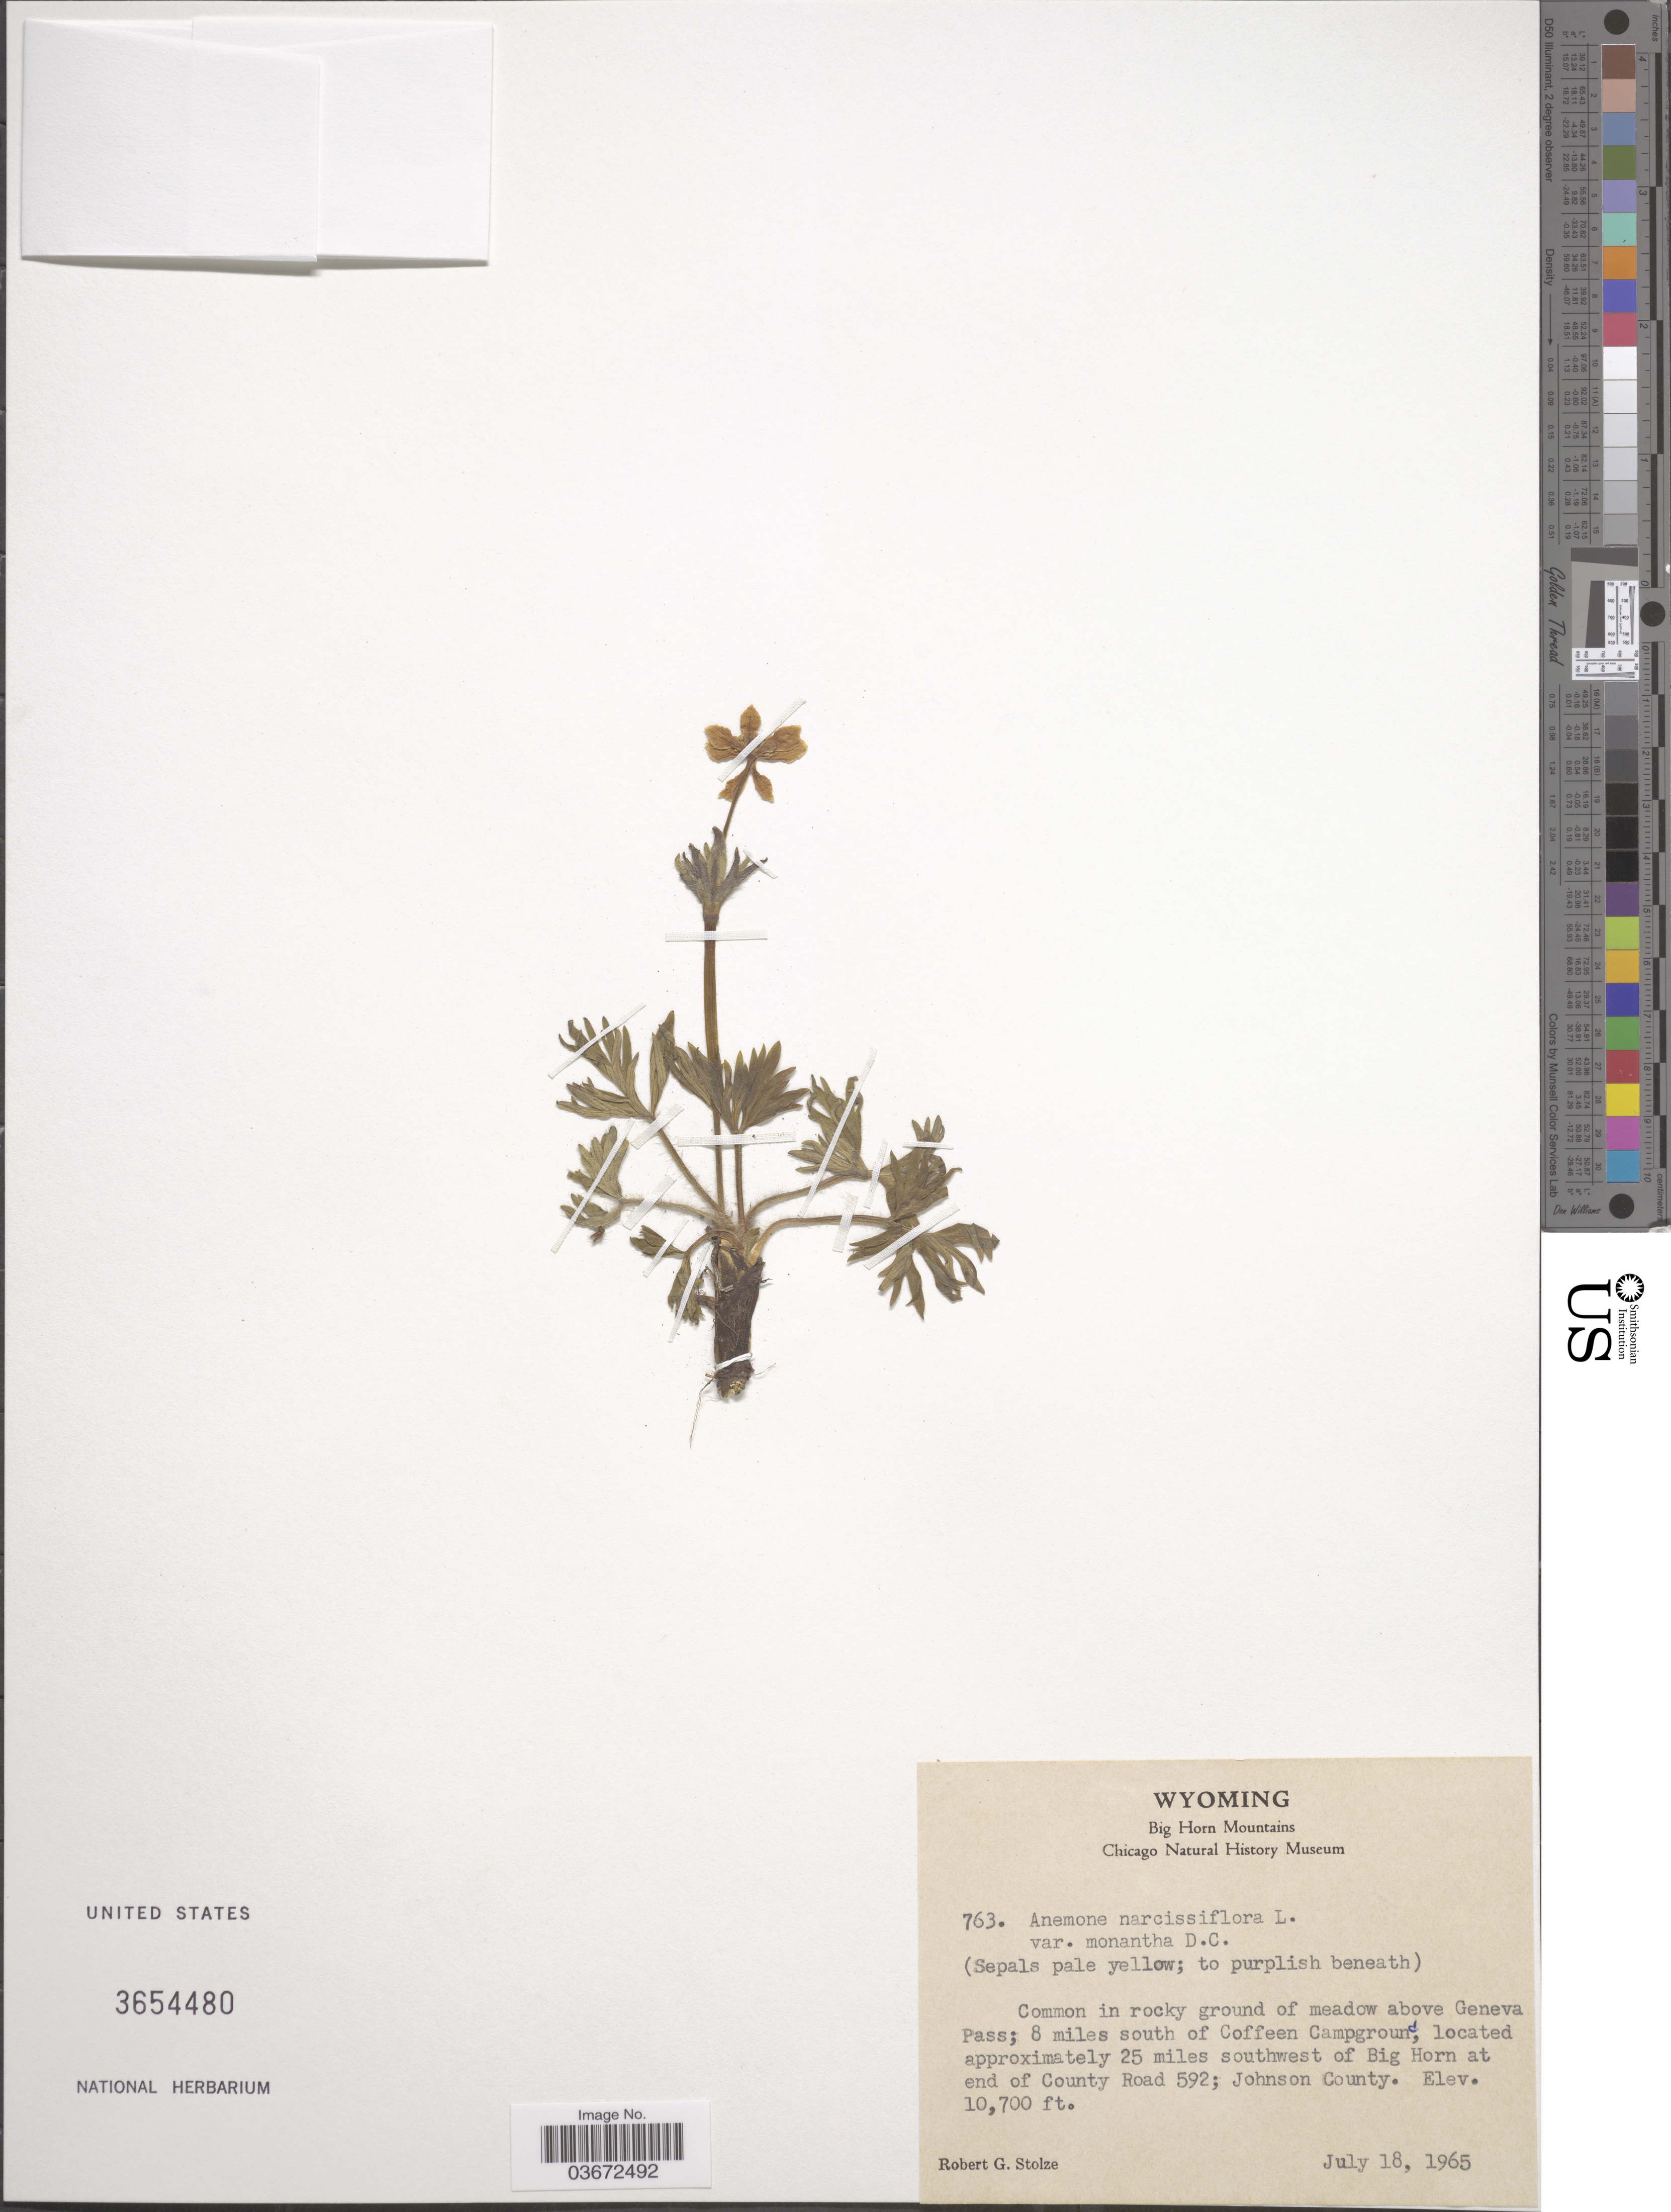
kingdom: Plantae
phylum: Tracheophyta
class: Magnoliopsida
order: Ranunculales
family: Ranunculaceae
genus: Anemone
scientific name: Anemone narcissiflora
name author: L.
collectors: R. G. Stolze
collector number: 763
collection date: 1965-07-18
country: United States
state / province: Wyoming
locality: Big Horn Mountains. Above Geneva Pass; 8 miles south of Coffeen Campground, located approximately 25 miles southwest of Big Horn at end of County Road 592; Johnson County.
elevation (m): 3261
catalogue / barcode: US 3654480